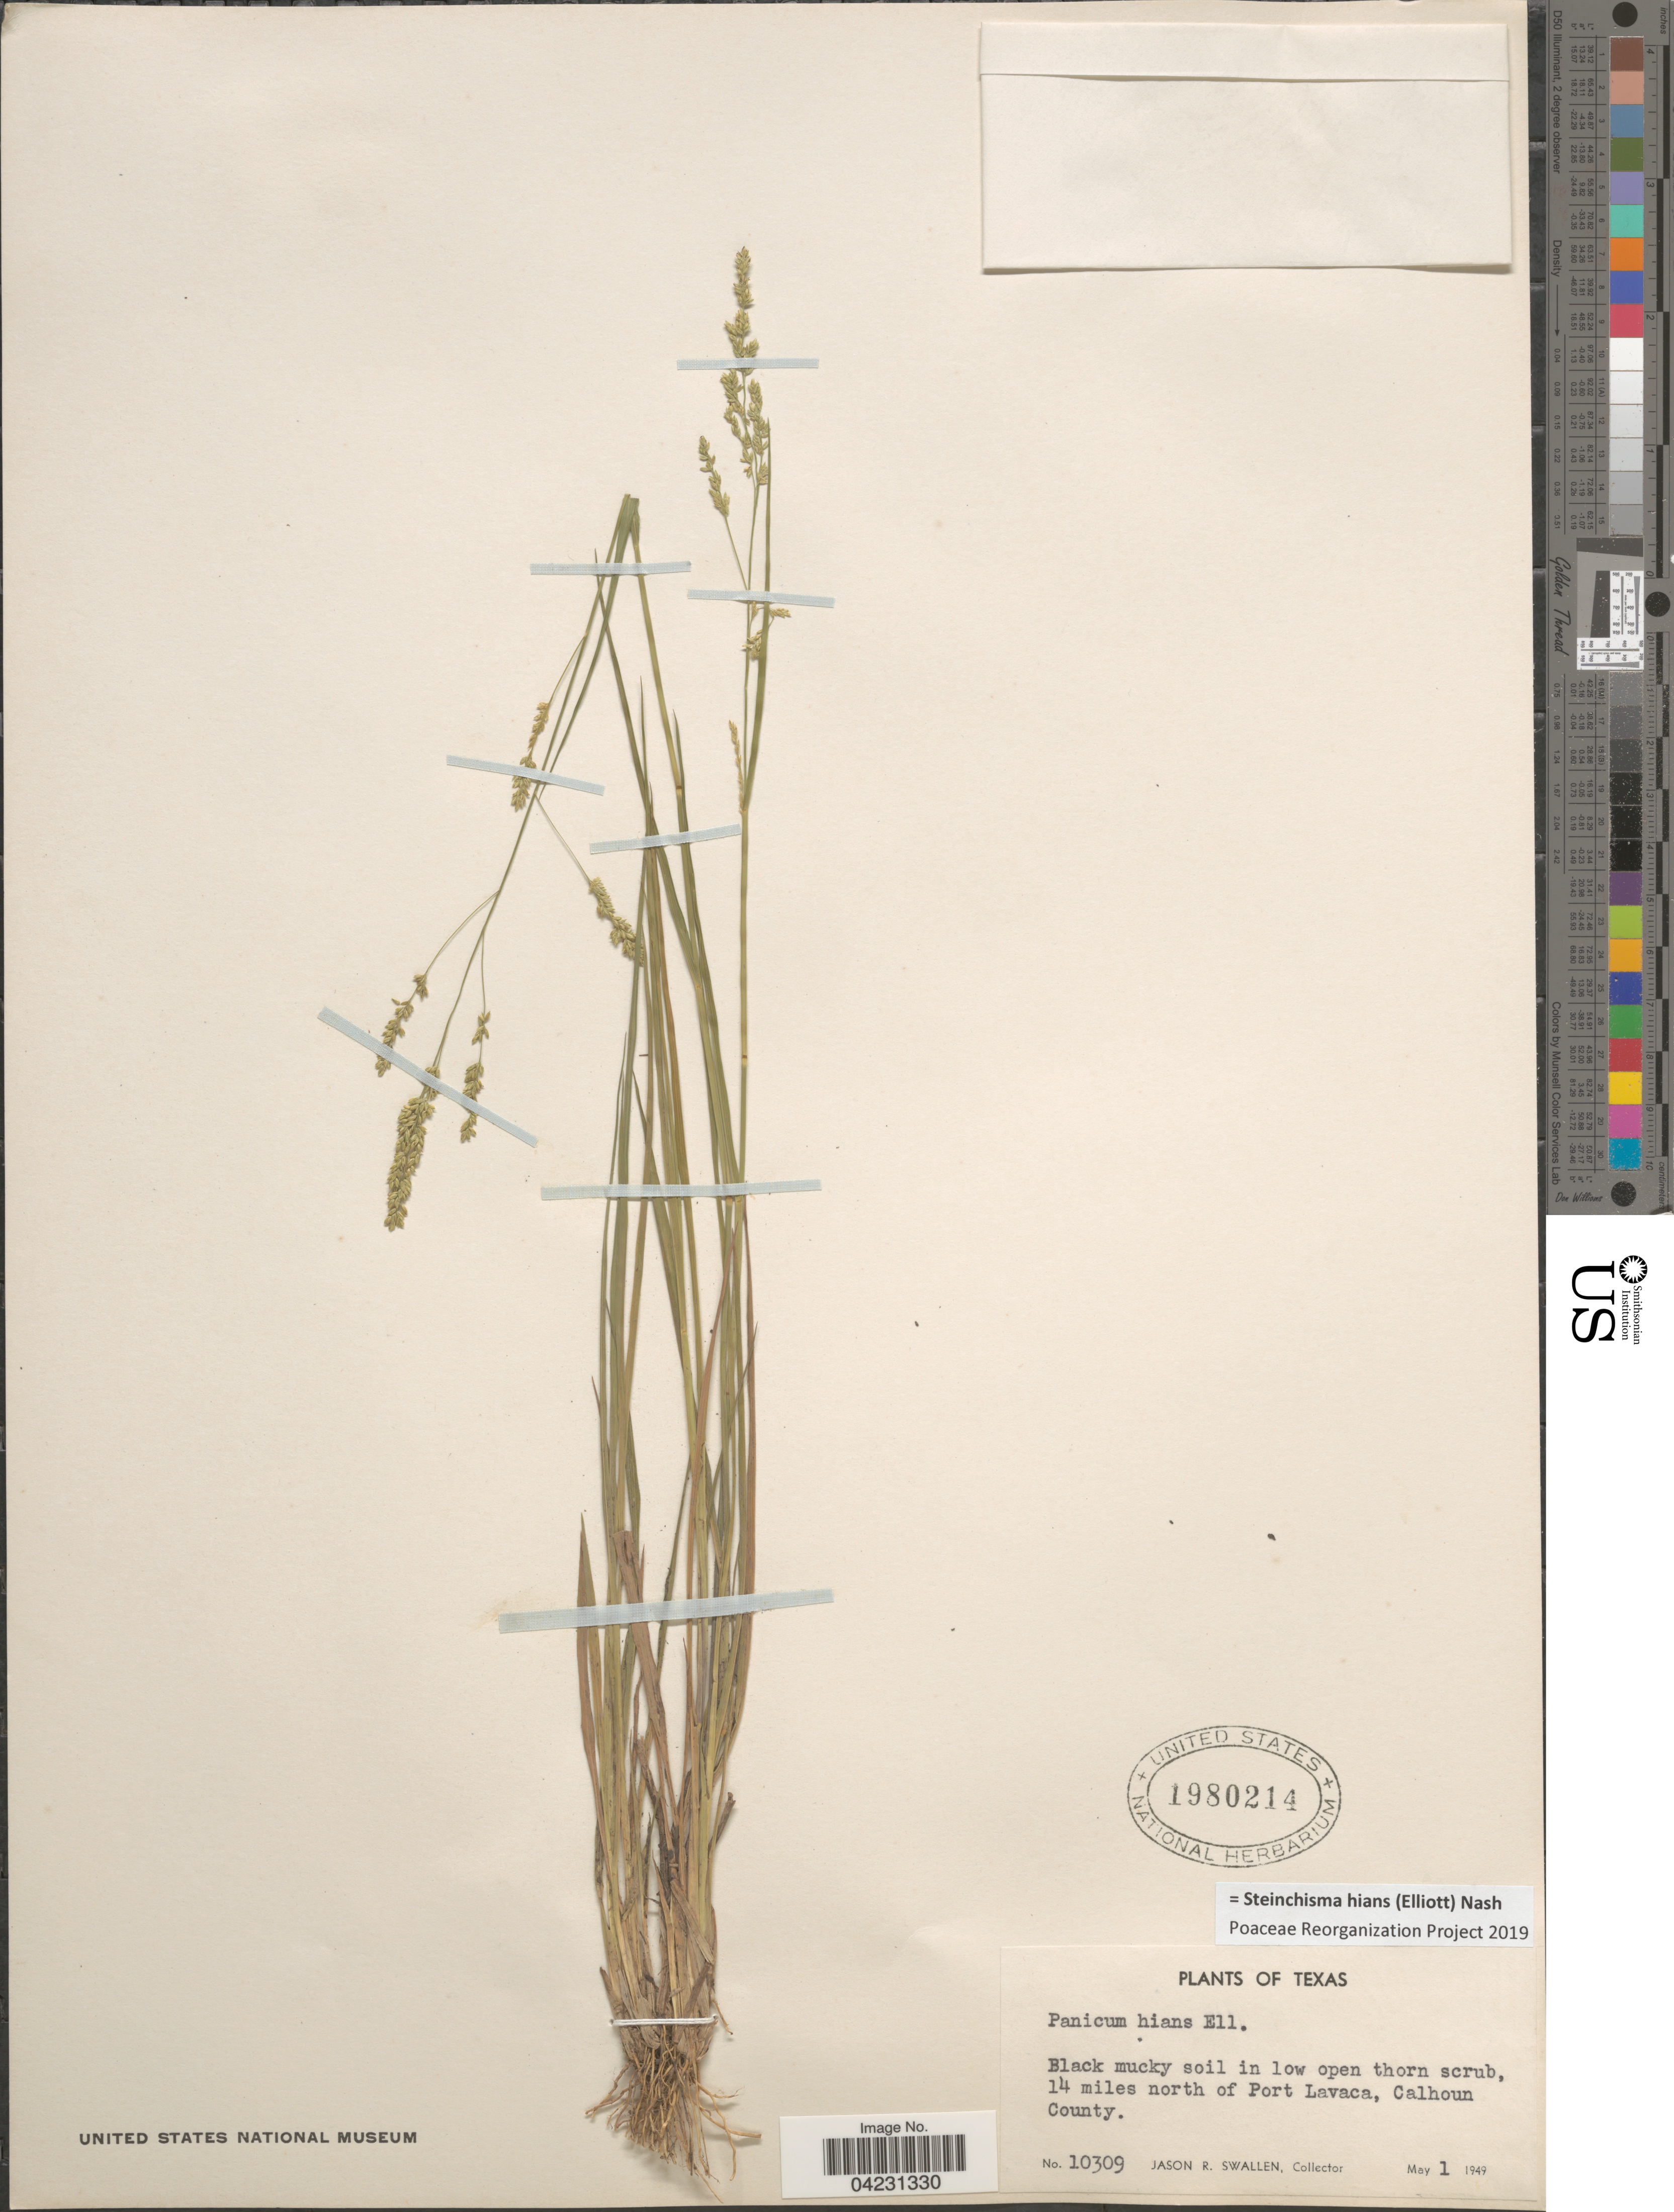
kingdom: Plantae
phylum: Tracheophyta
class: Liliopsida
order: Poales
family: Poaceae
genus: Steinchisma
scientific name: Steinchisma hians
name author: (Elliott) Nash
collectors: J. R. Swallen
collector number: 10309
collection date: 1949-05-01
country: United States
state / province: Texas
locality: Black mucky soil in low open thorn scrub, 14 miles north of Port Lavaca, Calhoun County.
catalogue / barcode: US 1980214